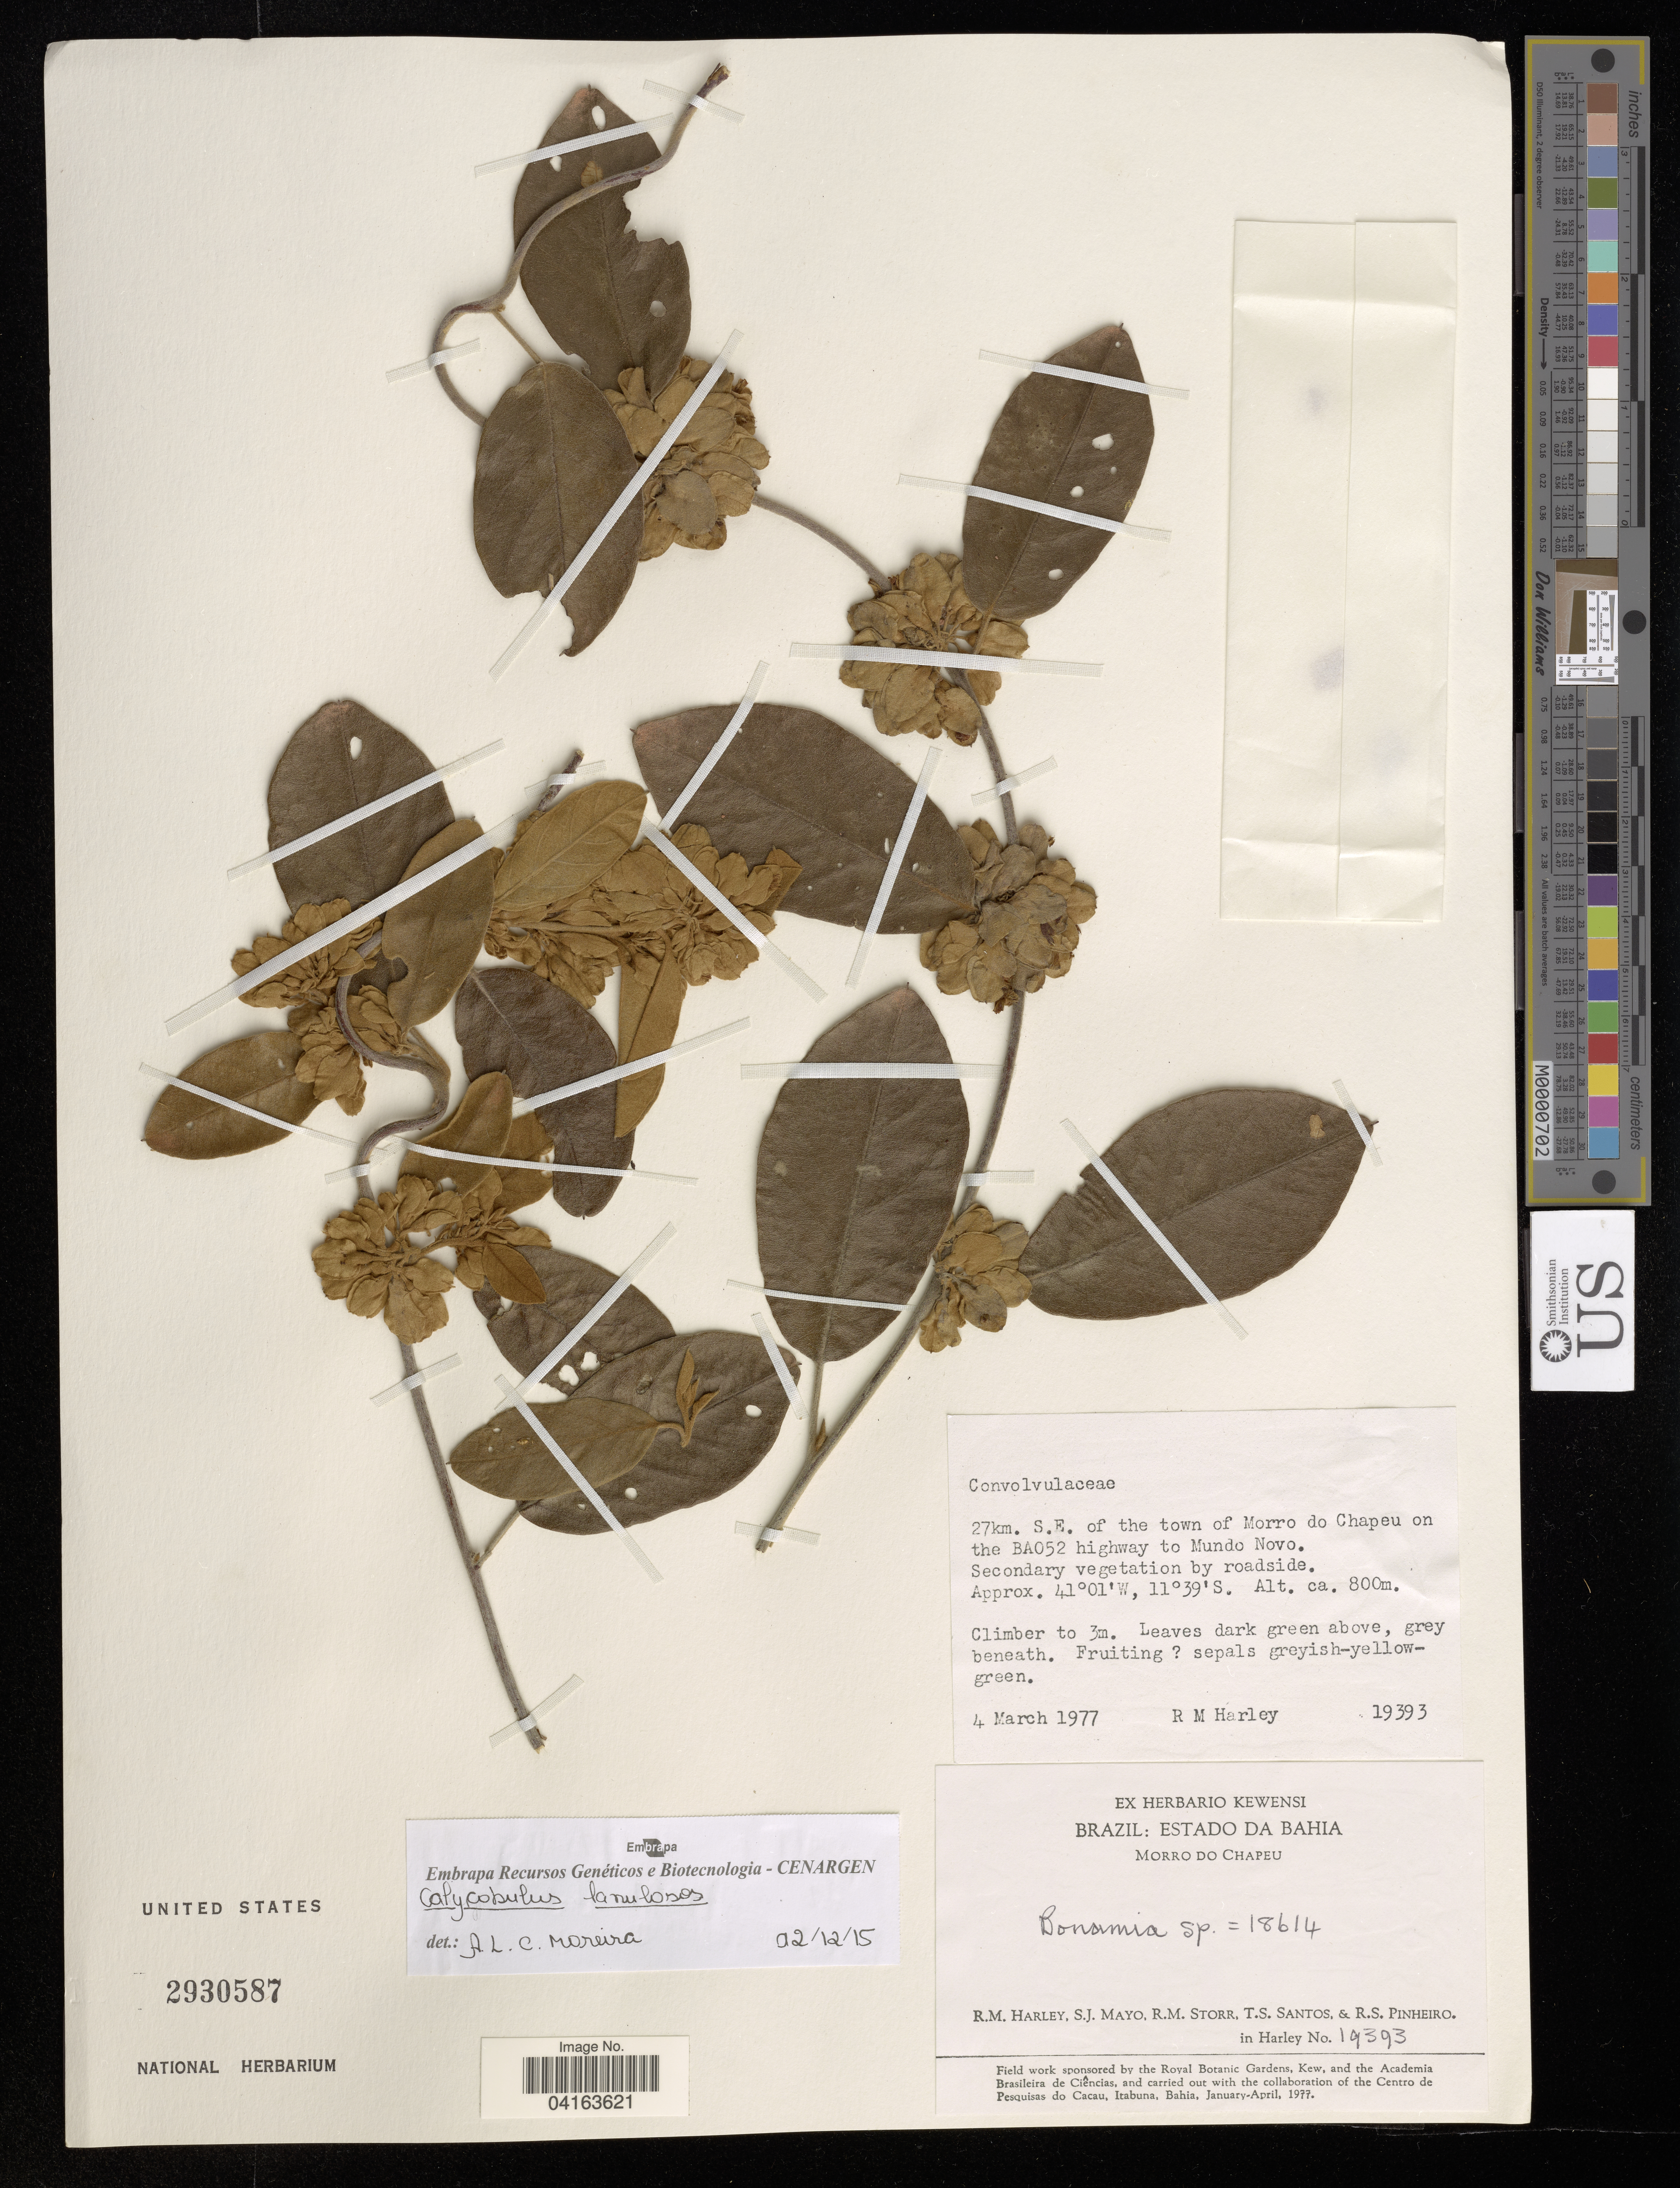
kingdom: Plantae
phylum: Tracheophyta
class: Magnoliopsida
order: Solanales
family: Convolvulaceae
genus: Calycobolus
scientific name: Calycobolus lanulosus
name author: Austin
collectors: R. M. Harley, S. Mayo, R. M. Storr, T. dos Santos & R. Pinheiro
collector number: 19393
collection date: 1977-03-04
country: Brazil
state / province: Bahia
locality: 27km. S.E. of the town of Morro do Chapeu on the BA052 highway to Mundo Novo. Secondary vegetation by roadside. Estado Da Bahia. Morro Do Chapeu.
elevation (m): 800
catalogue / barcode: US 2930587